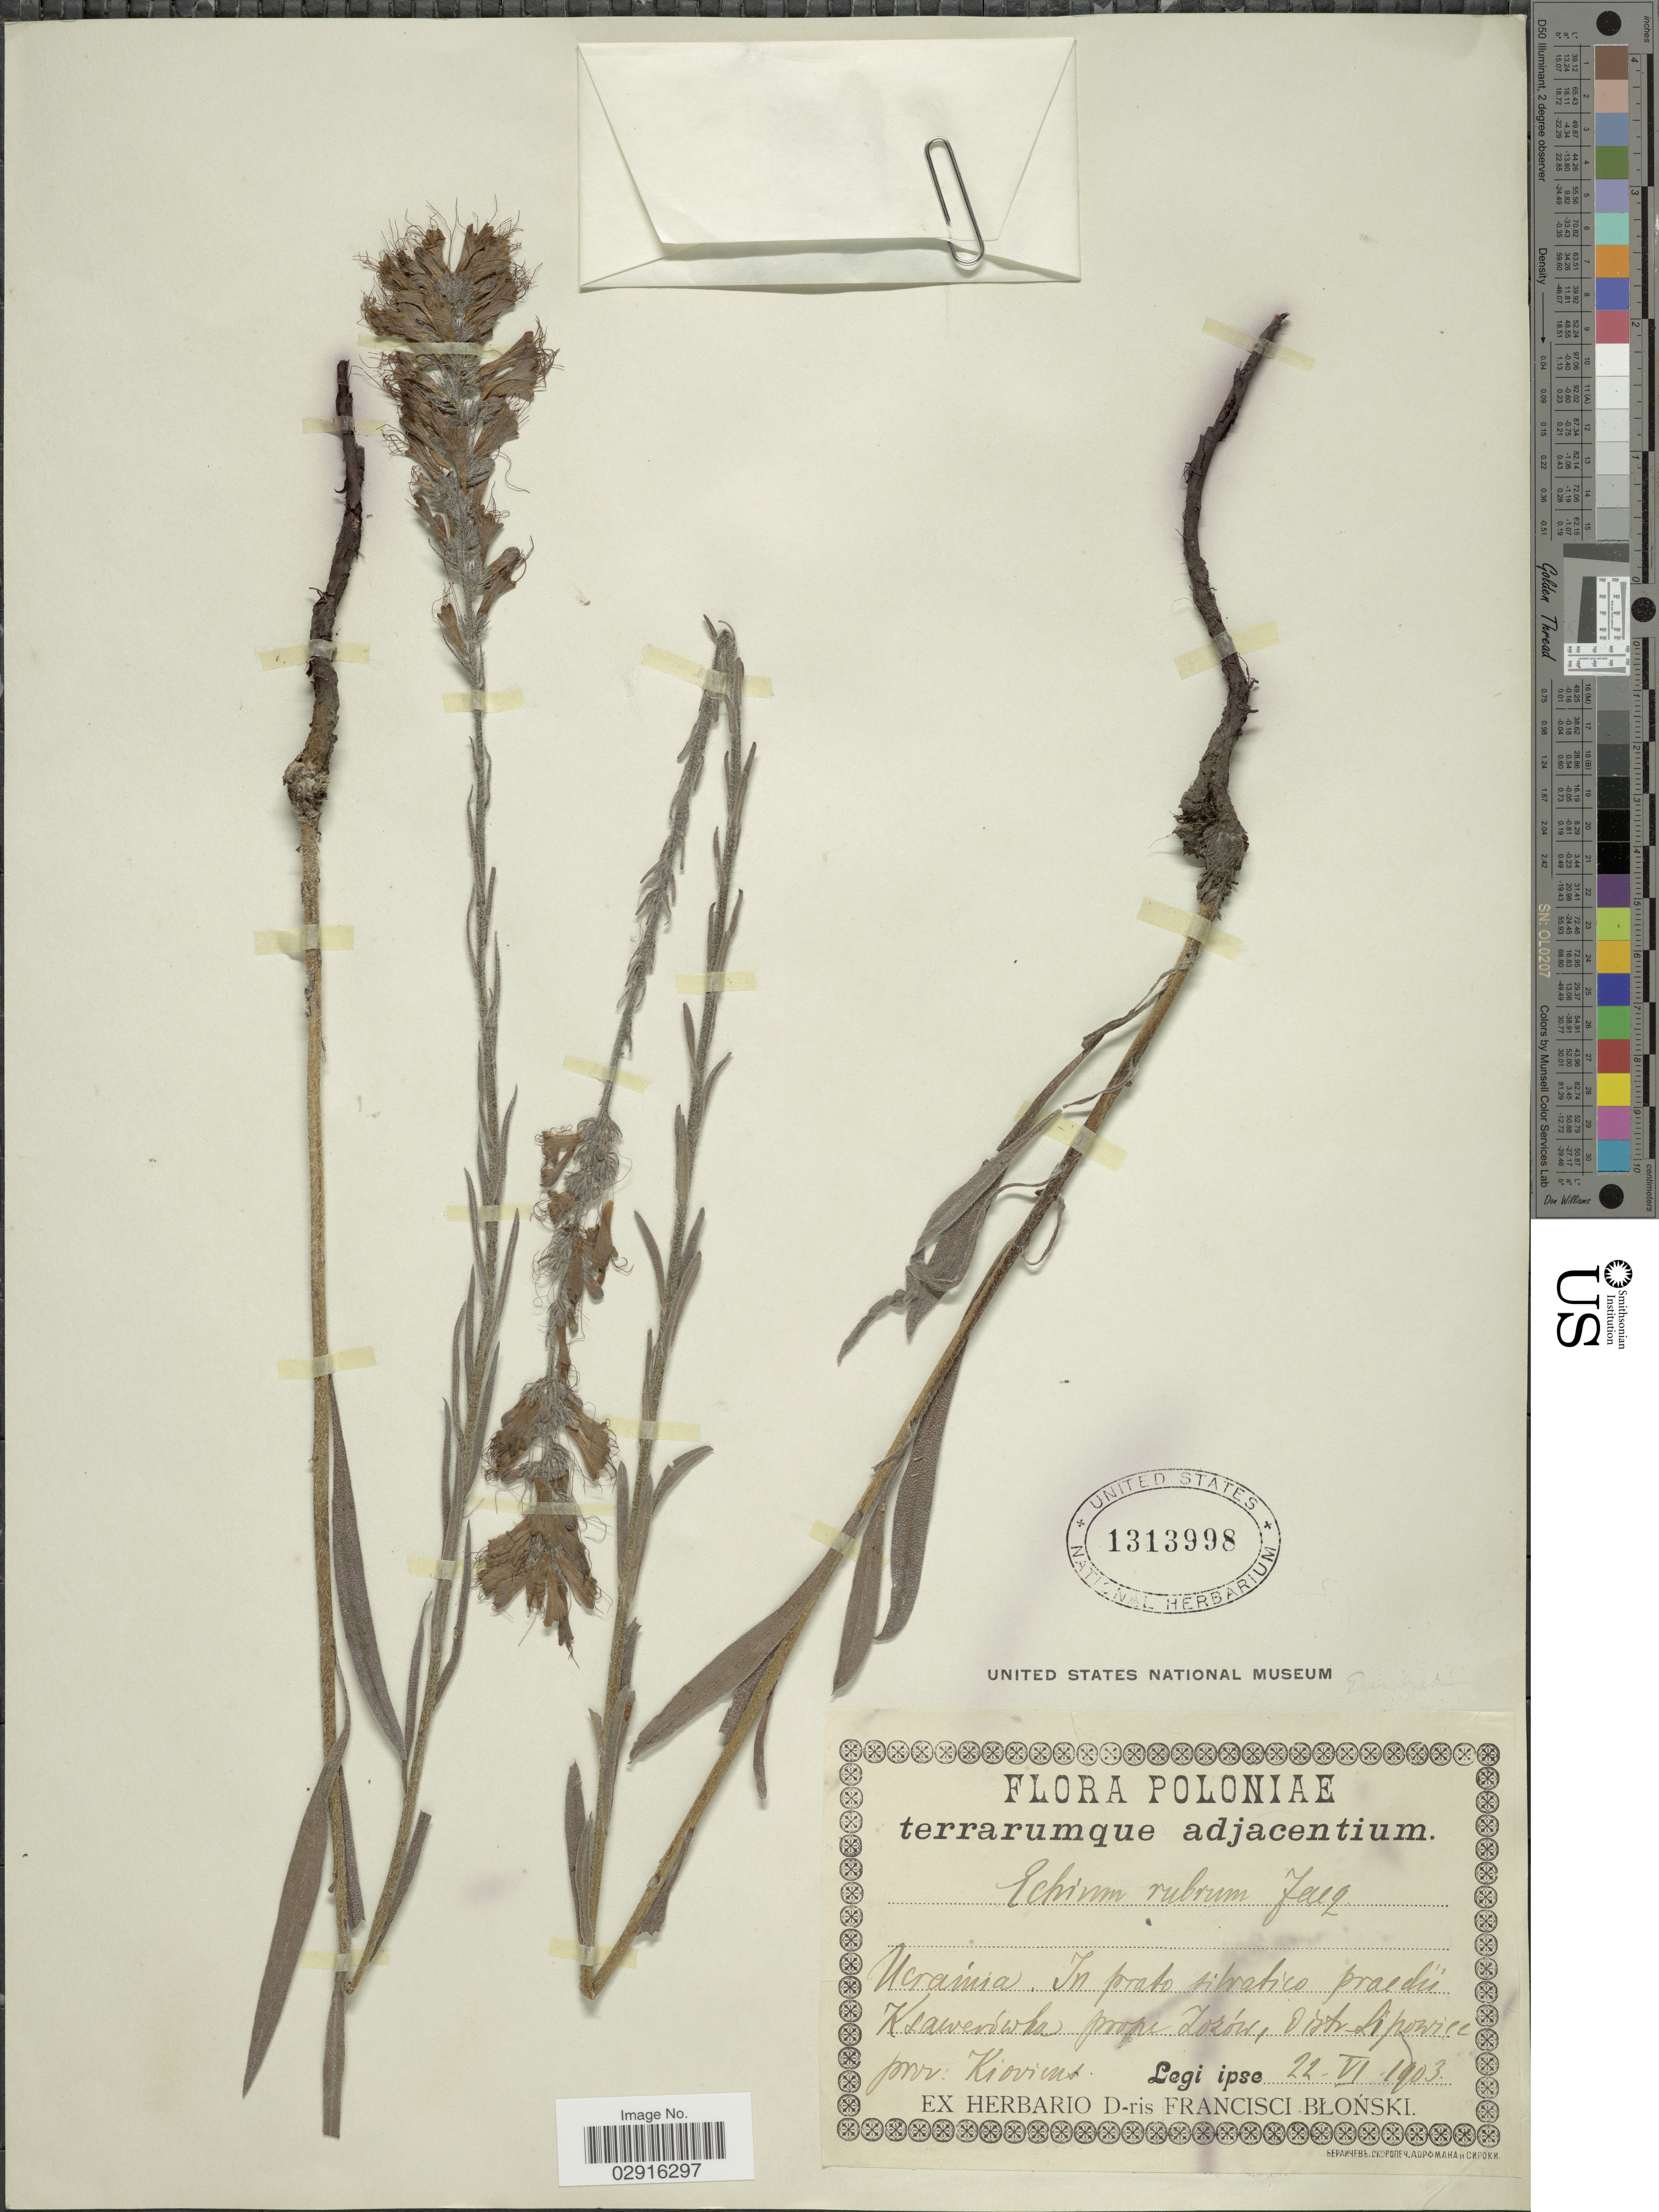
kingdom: Plantae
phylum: Tracheophyta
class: Magnoliopsida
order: Boraginales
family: Boraginaceae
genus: Echium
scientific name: Echium rubrum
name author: Forssk.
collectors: F. Blonski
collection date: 1903-06-22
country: Ukraine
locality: In prato silvatico praedii Ksawerówka prope Zozów,Distr. Lipowtc. prov. Kiovient.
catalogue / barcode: US 1313998